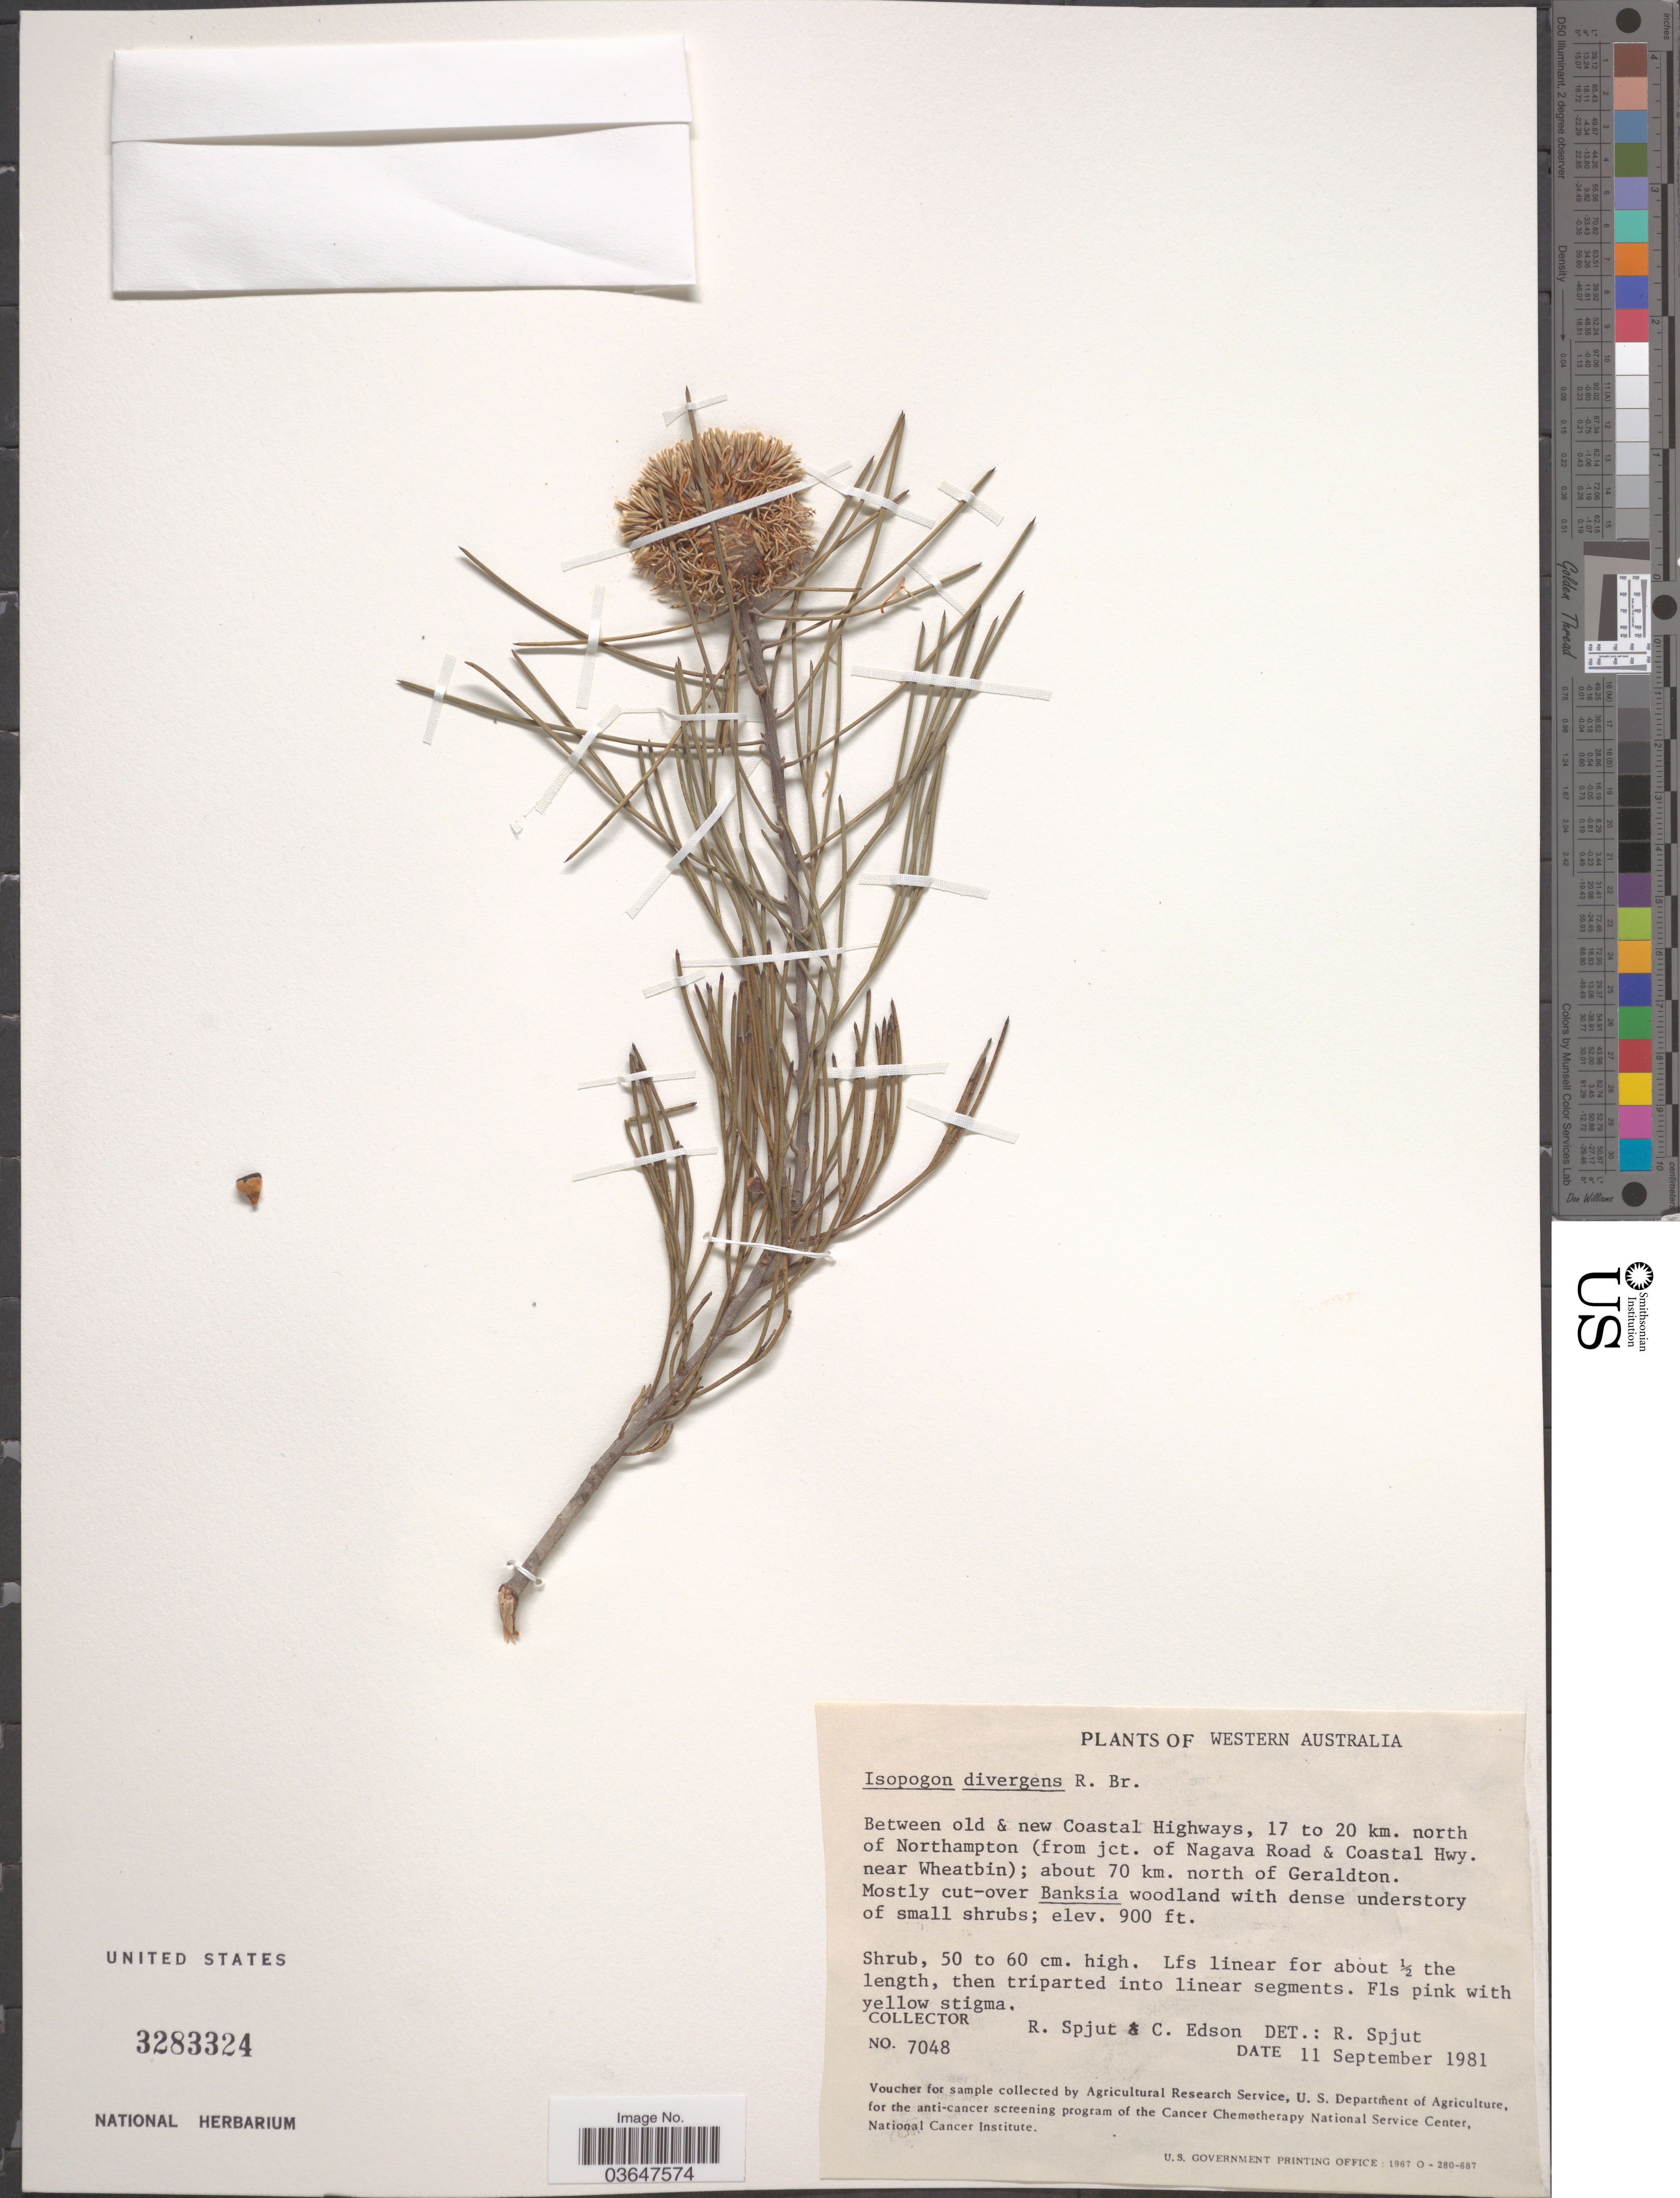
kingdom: Plantae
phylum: Tracheophyta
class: Magnoliopsida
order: Proteales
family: Proteaceae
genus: Isopogon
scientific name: Isopogon divergens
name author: R. Br.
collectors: R. Spjut & C. Edson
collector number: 7048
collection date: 1981-09-11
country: Australia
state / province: Western Australia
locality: Between old & new Coastal Highways, 17 to 20 km. north of Northampton (from jct. of Nagava Road & Coastal Hwy. near Wheatbin); about 70 km. north of Geraldton. Mostly cut-over Banksia woodland with dense understory of small shrubs.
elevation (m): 274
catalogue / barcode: US 3283324